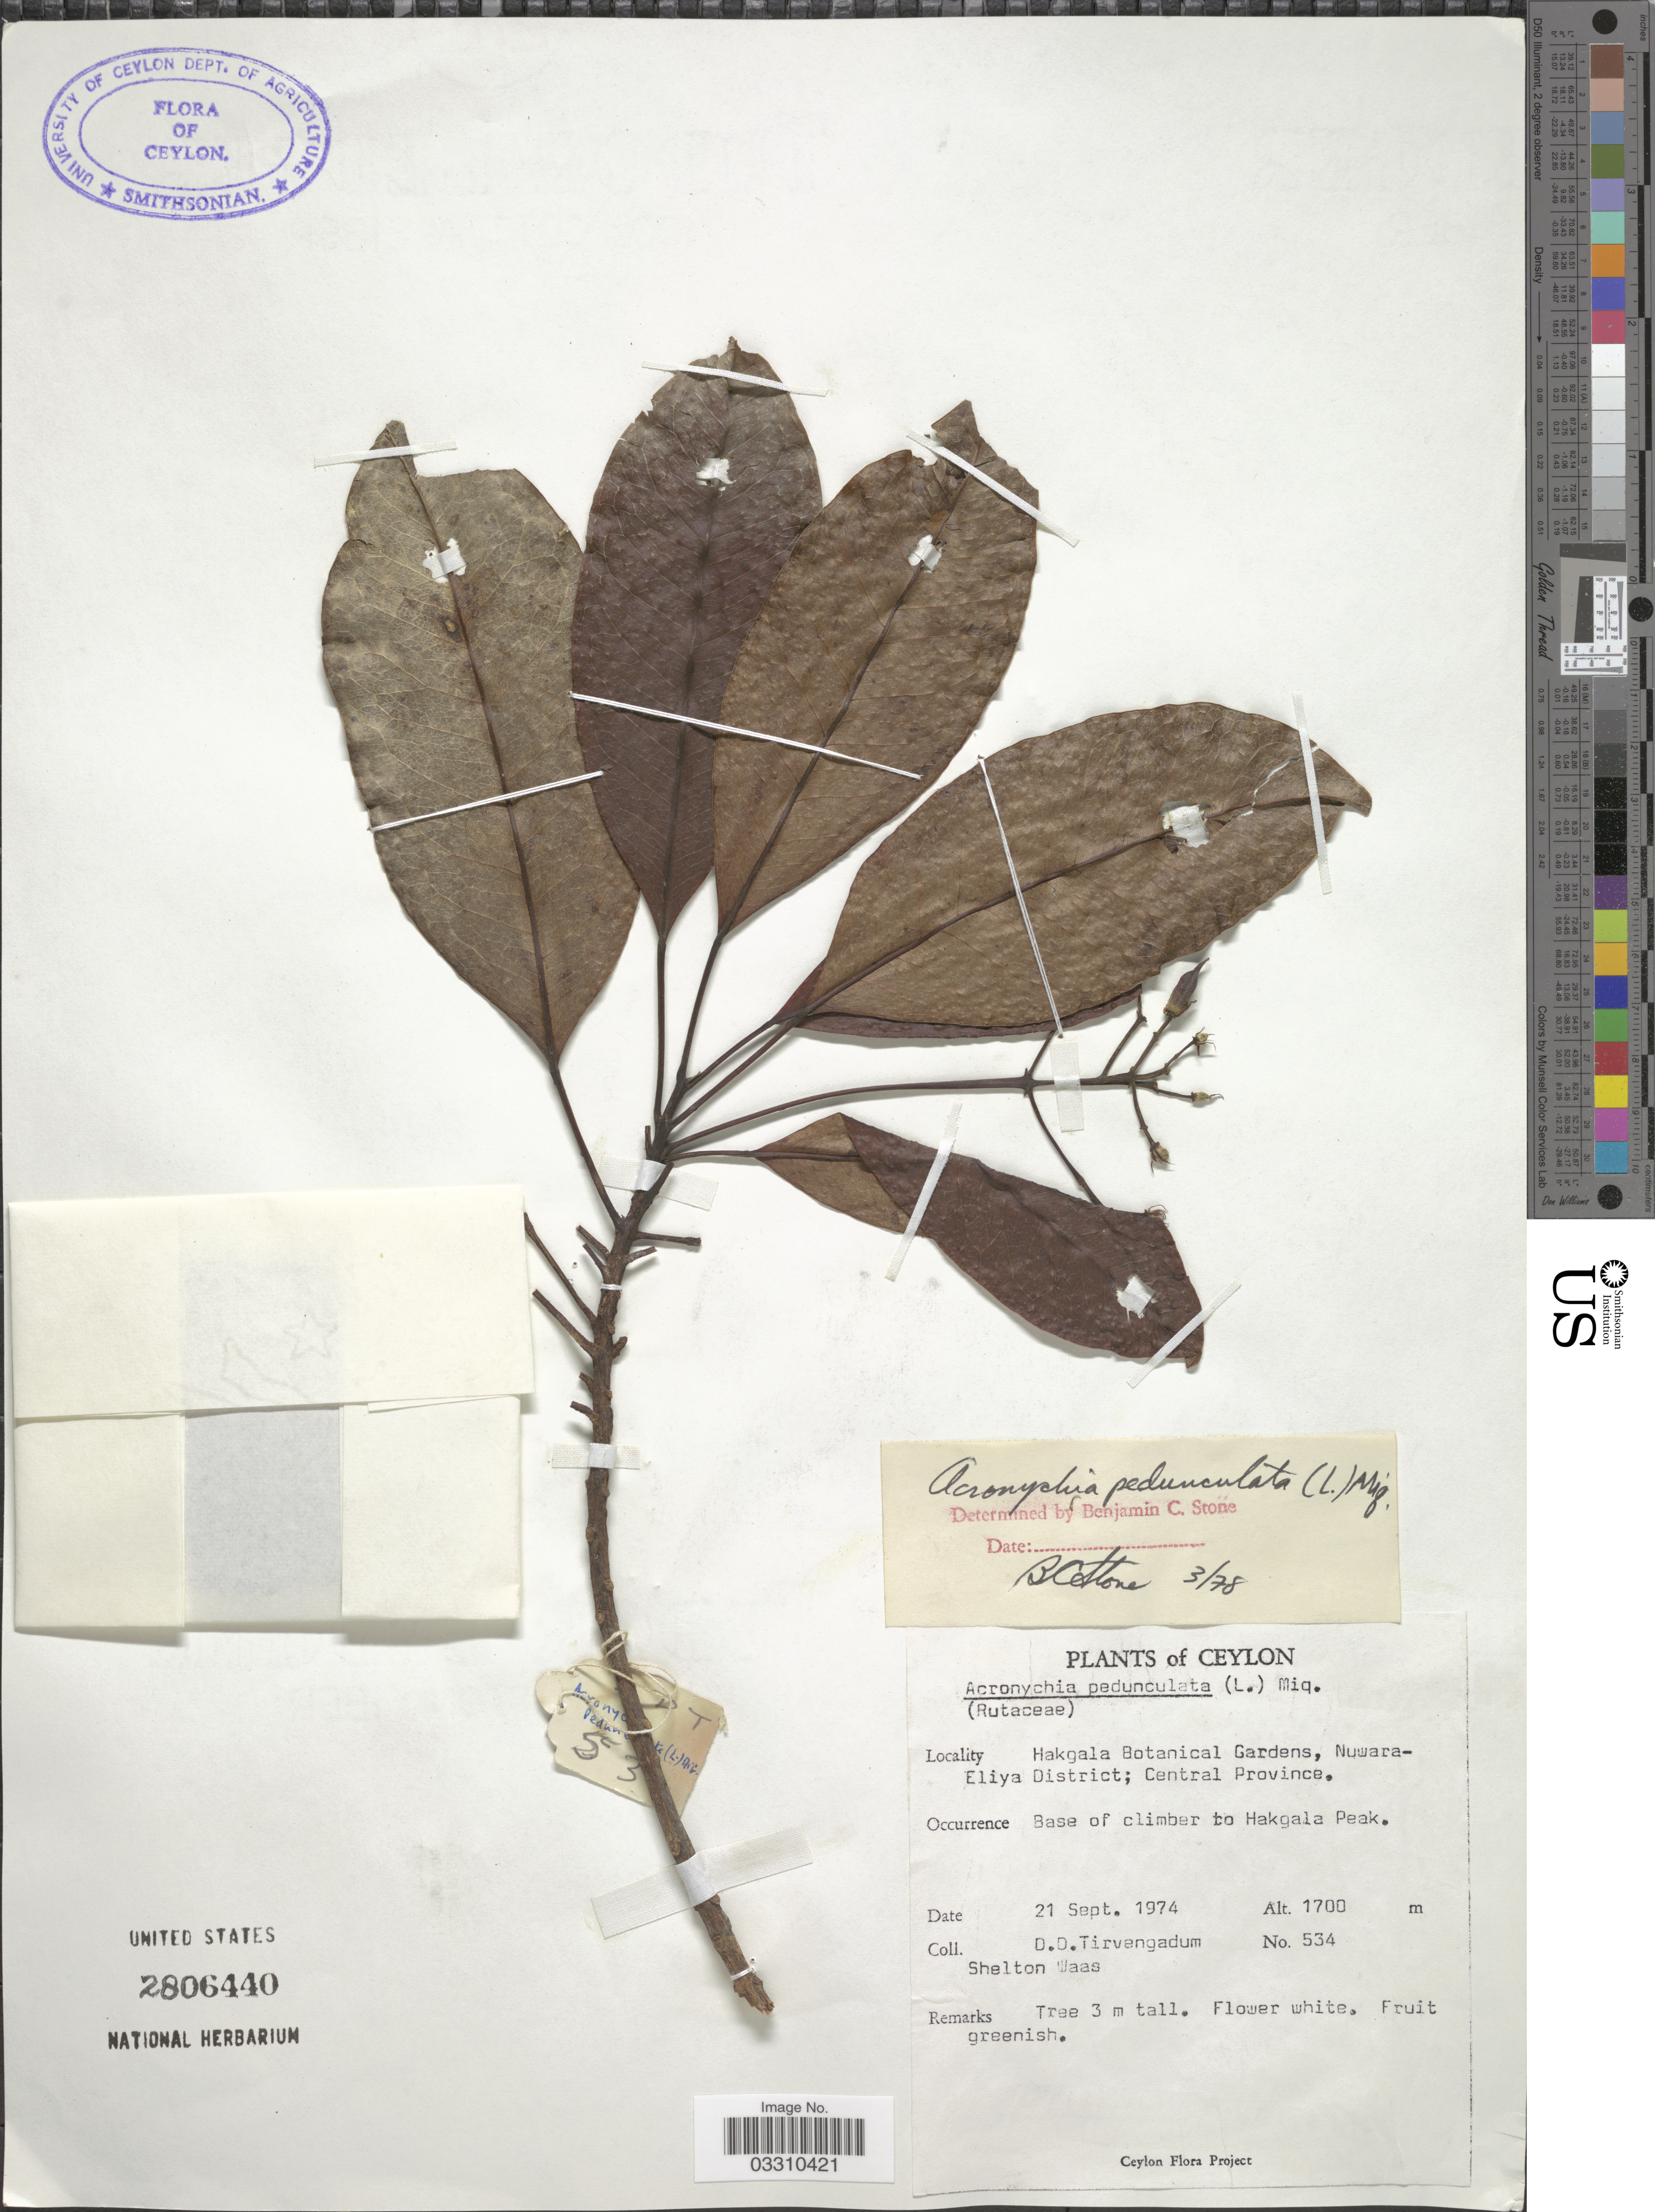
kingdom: Plantae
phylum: Tracheophyta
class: Magnoliopsida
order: Sapindales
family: Rutaceae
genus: Acronychia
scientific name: Acronychia pedunculata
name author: (L.) Miq.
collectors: D. Tirvengadum & S. Waas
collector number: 534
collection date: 1974-09-21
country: Sri Lanka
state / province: Central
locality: Ceylon, Hakgala Botanical Gardens, Nuwara Eliya District. Base of climber to Hakgala Peak.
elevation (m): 1700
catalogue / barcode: US 2806440